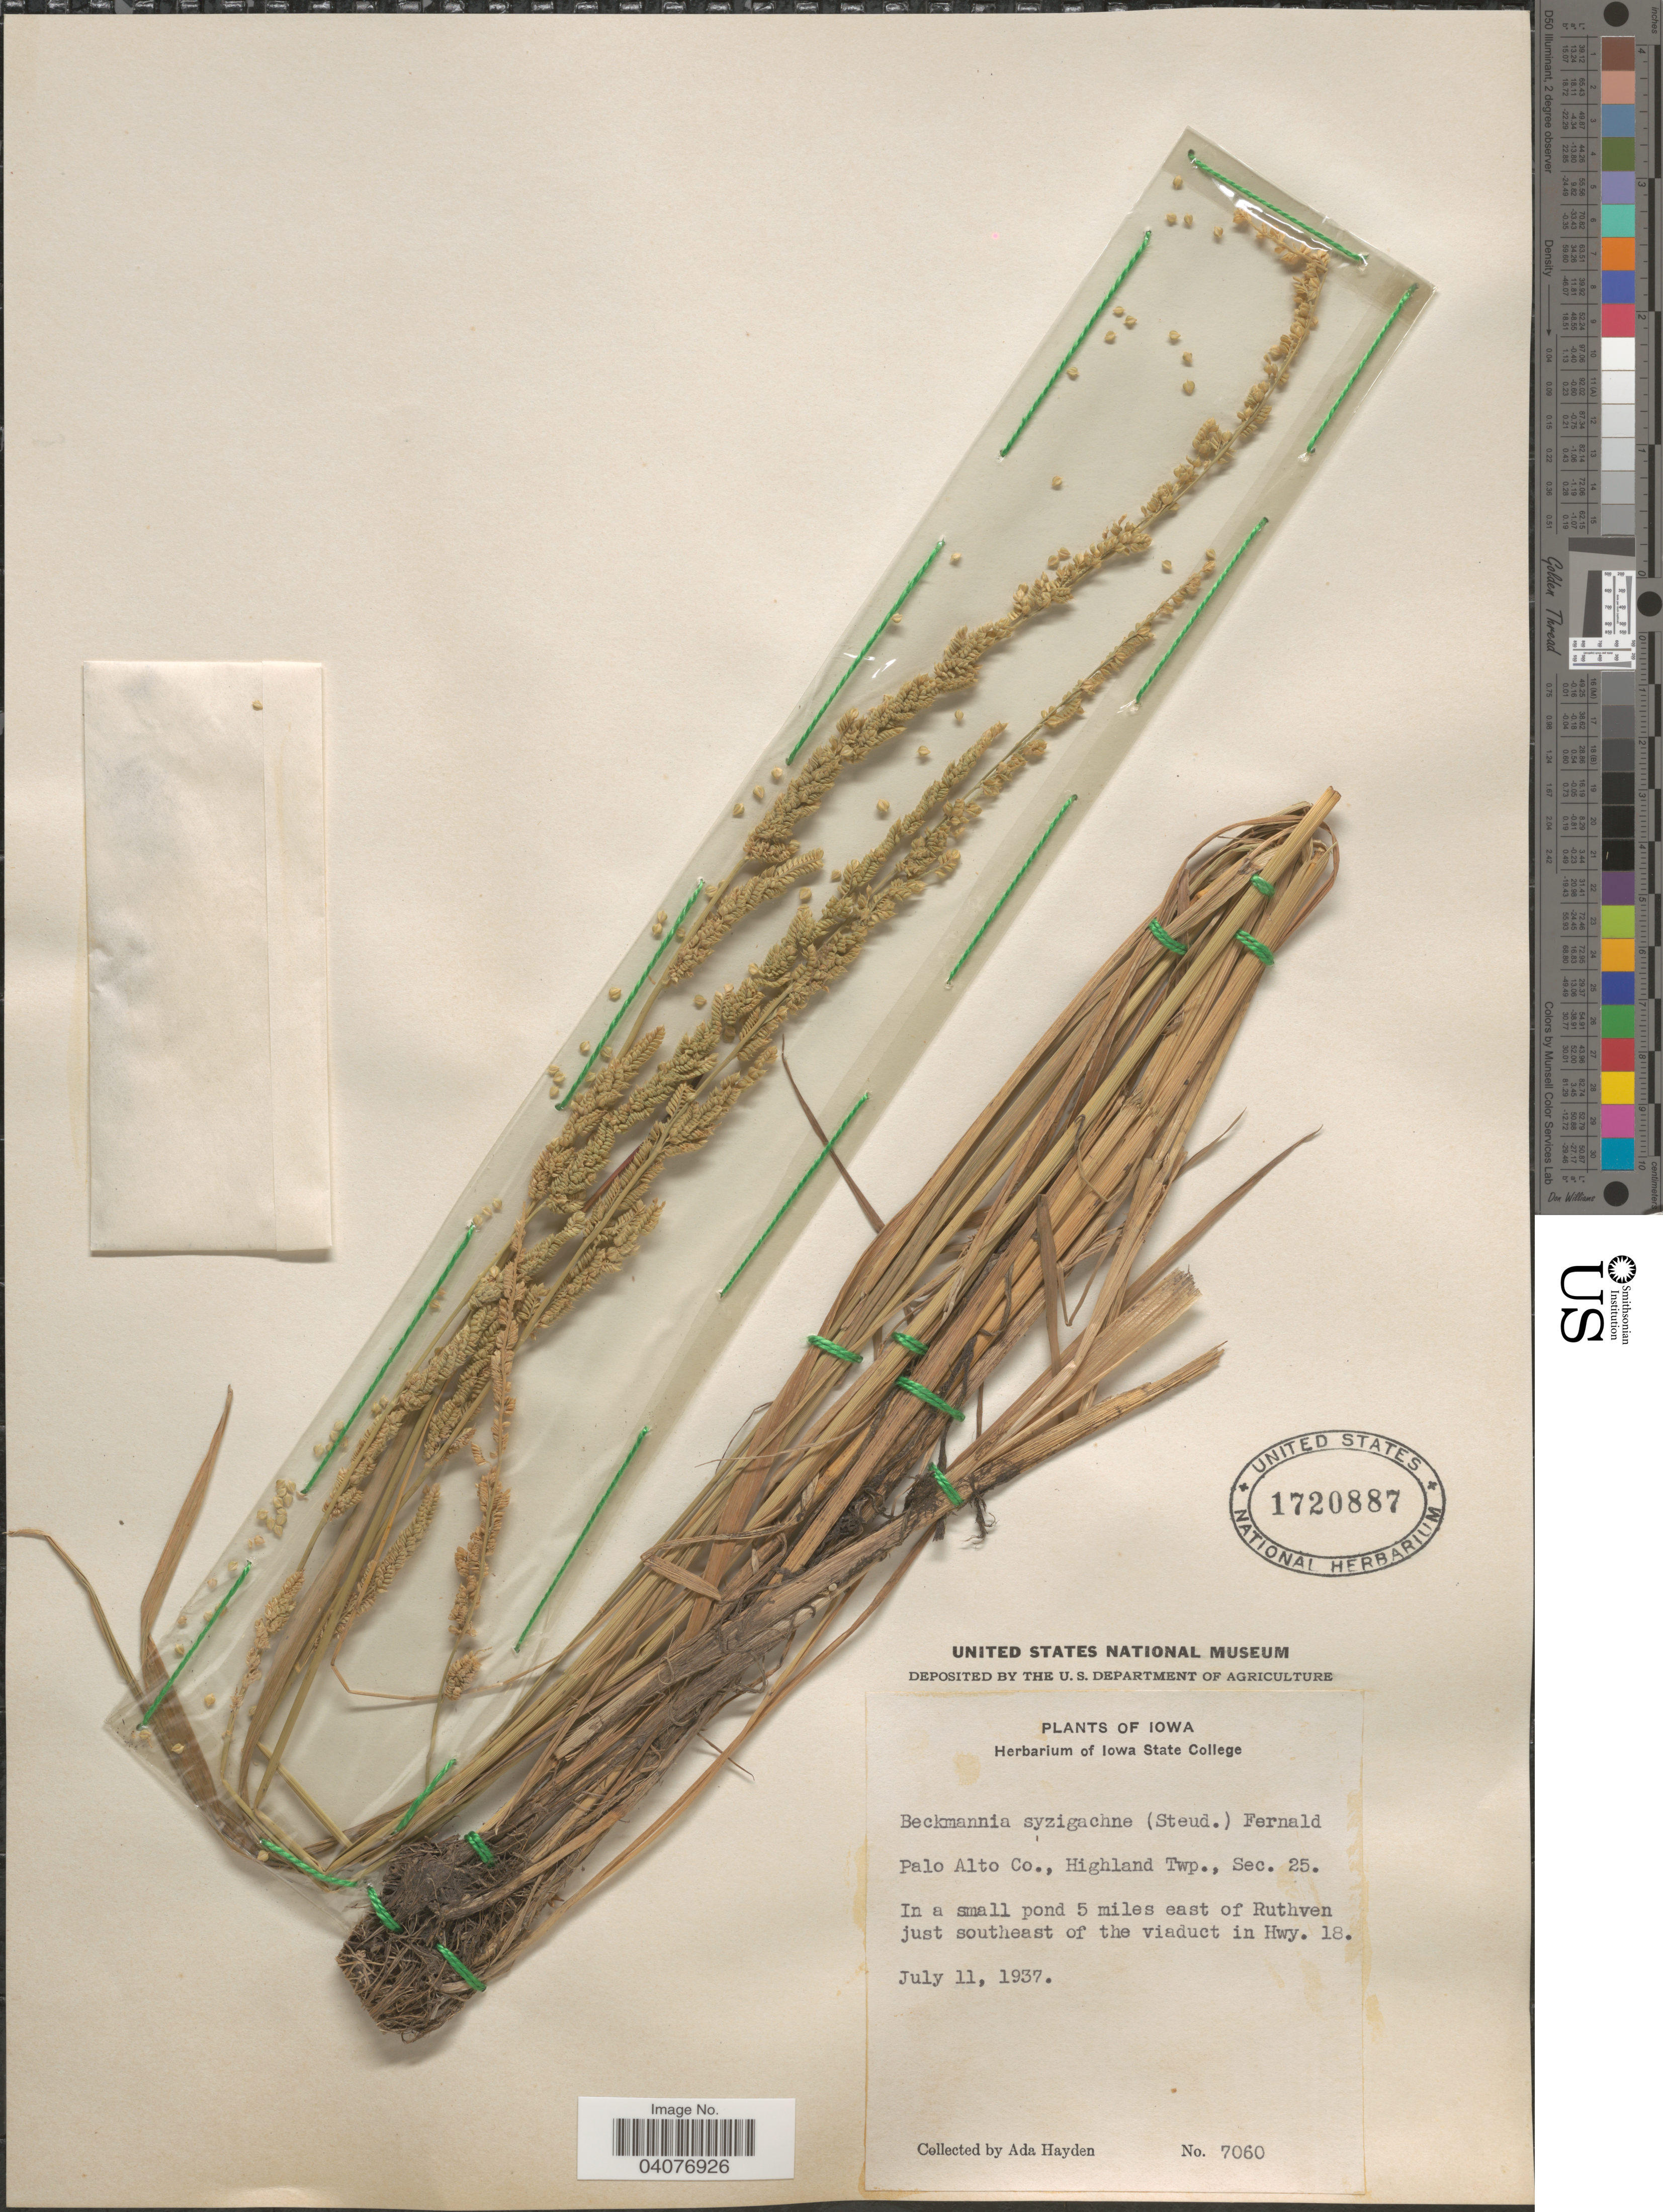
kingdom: Plantae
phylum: Tracheophyta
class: Liliopsida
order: Poales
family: Poaceae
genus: Beckmannia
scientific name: Beckmannia syzigachne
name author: (Steud.) Fernald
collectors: Ada Hayden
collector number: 7060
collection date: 1937-07-11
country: United States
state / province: Iowa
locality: Palo Alto Co., Highland Twp., Sec. 25. In a small pond 5 miles east of Ruthven just southeast of the viaduct in Hwy. 18.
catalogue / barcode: US 1720887